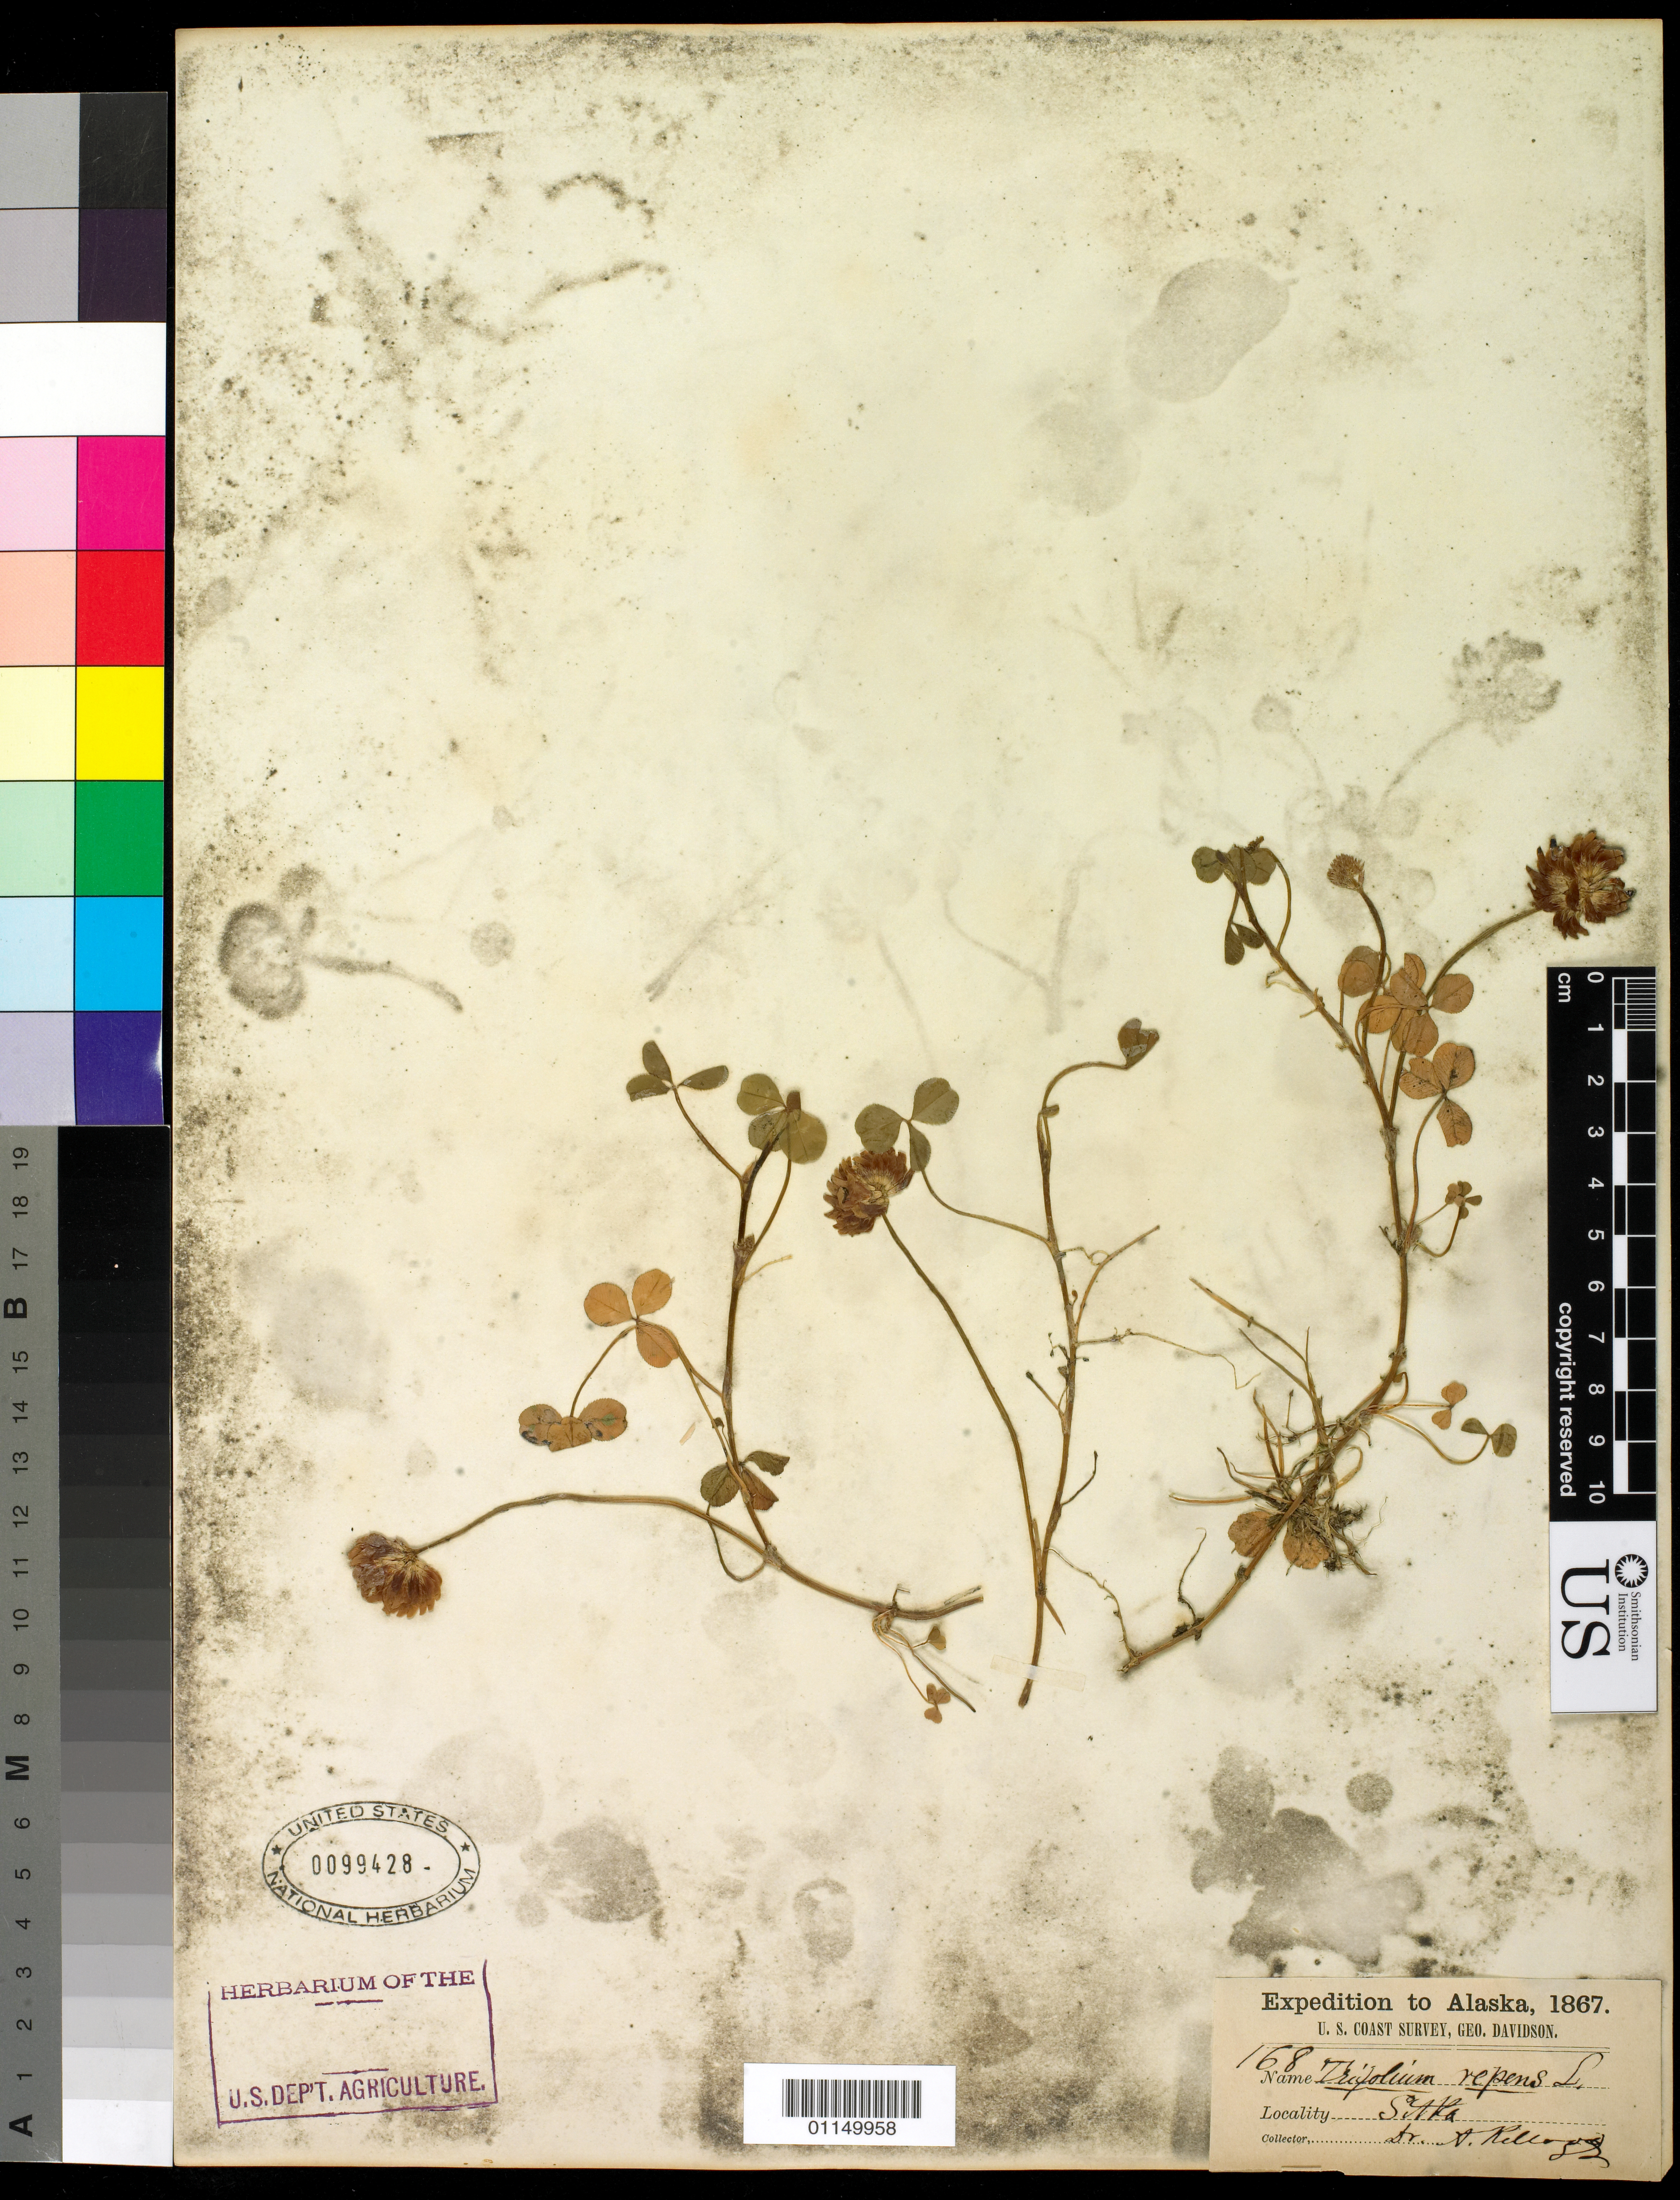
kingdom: Plantae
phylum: Tracheophyta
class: Magnoliopsida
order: Fabales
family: Fabaceae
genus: Trifolium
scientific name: Trifolium repens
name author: L.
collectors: A. Kellogg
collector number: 168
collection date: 1867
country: United States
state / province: Alaska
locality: Sitka.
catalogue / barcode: US 99428